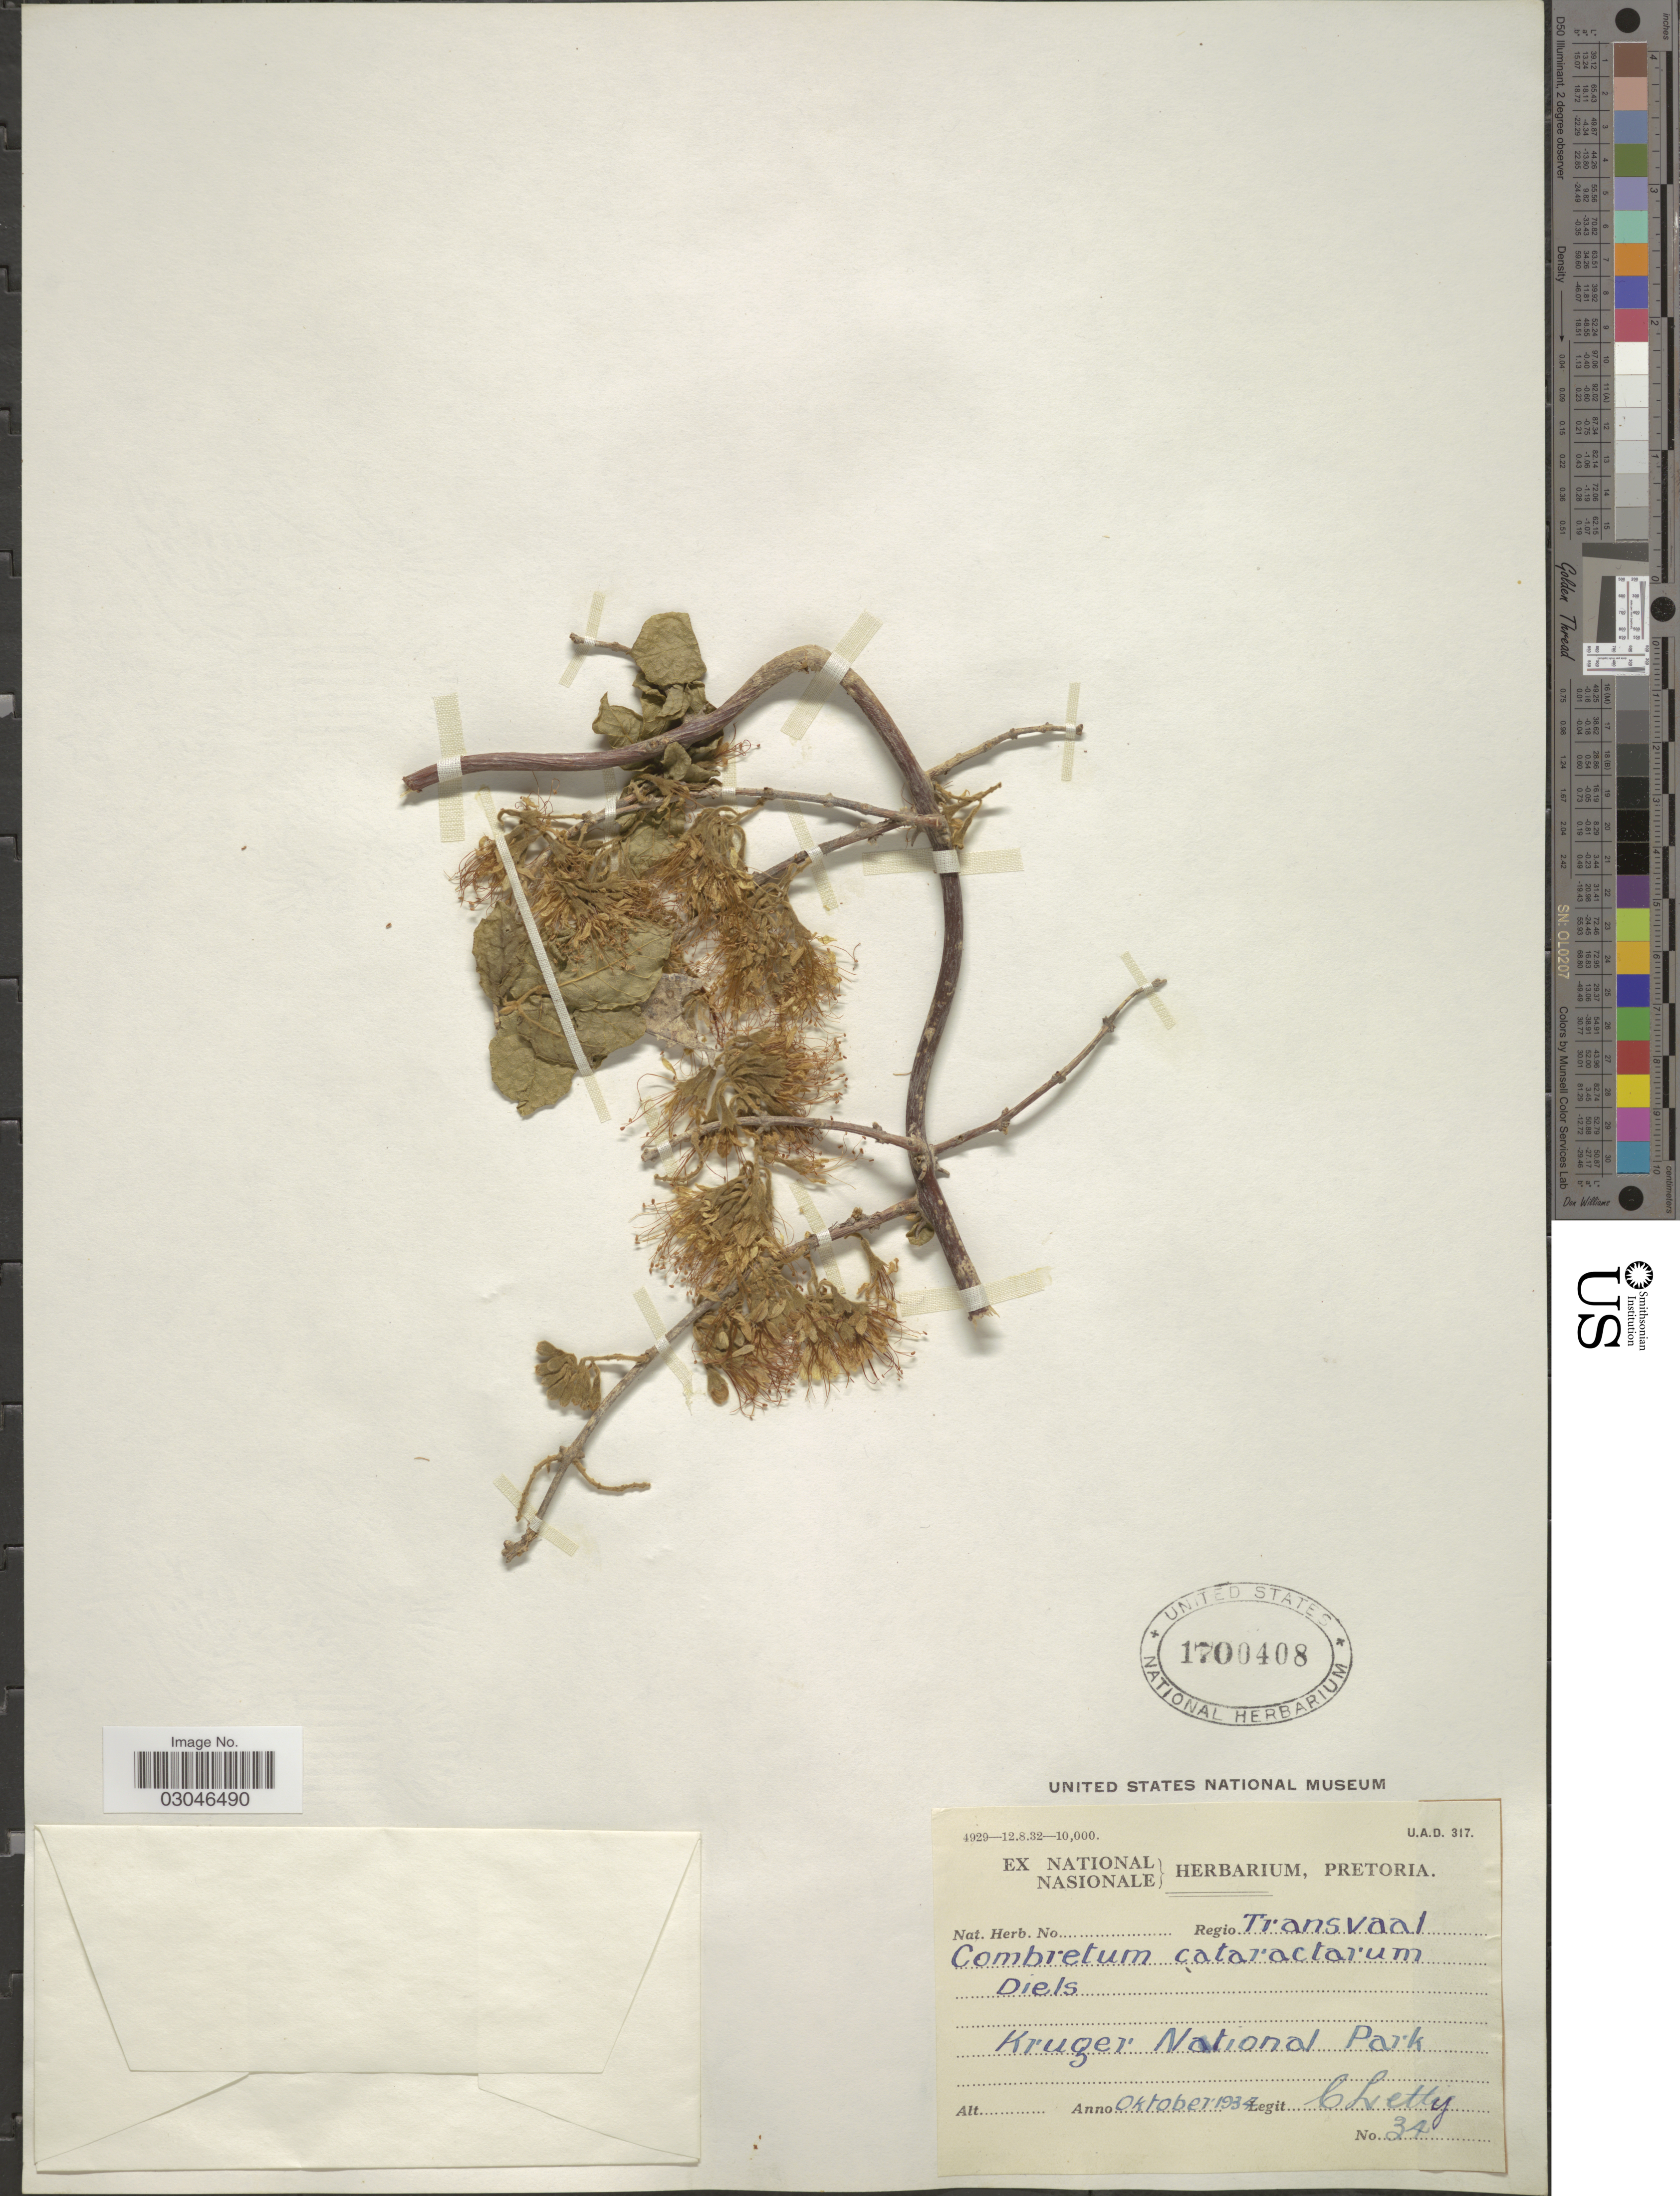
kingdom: Plantae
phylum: Tracheophyta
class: Magnoliopsida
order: Myrtales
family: Combretaceae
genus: Combretum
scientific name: Combretum cataractarum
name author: Diels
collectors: C. Letty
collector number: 34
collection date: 1934-10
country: South Africa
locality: Regio Transvaal. Kruger National Park.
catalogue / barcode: US 1700408